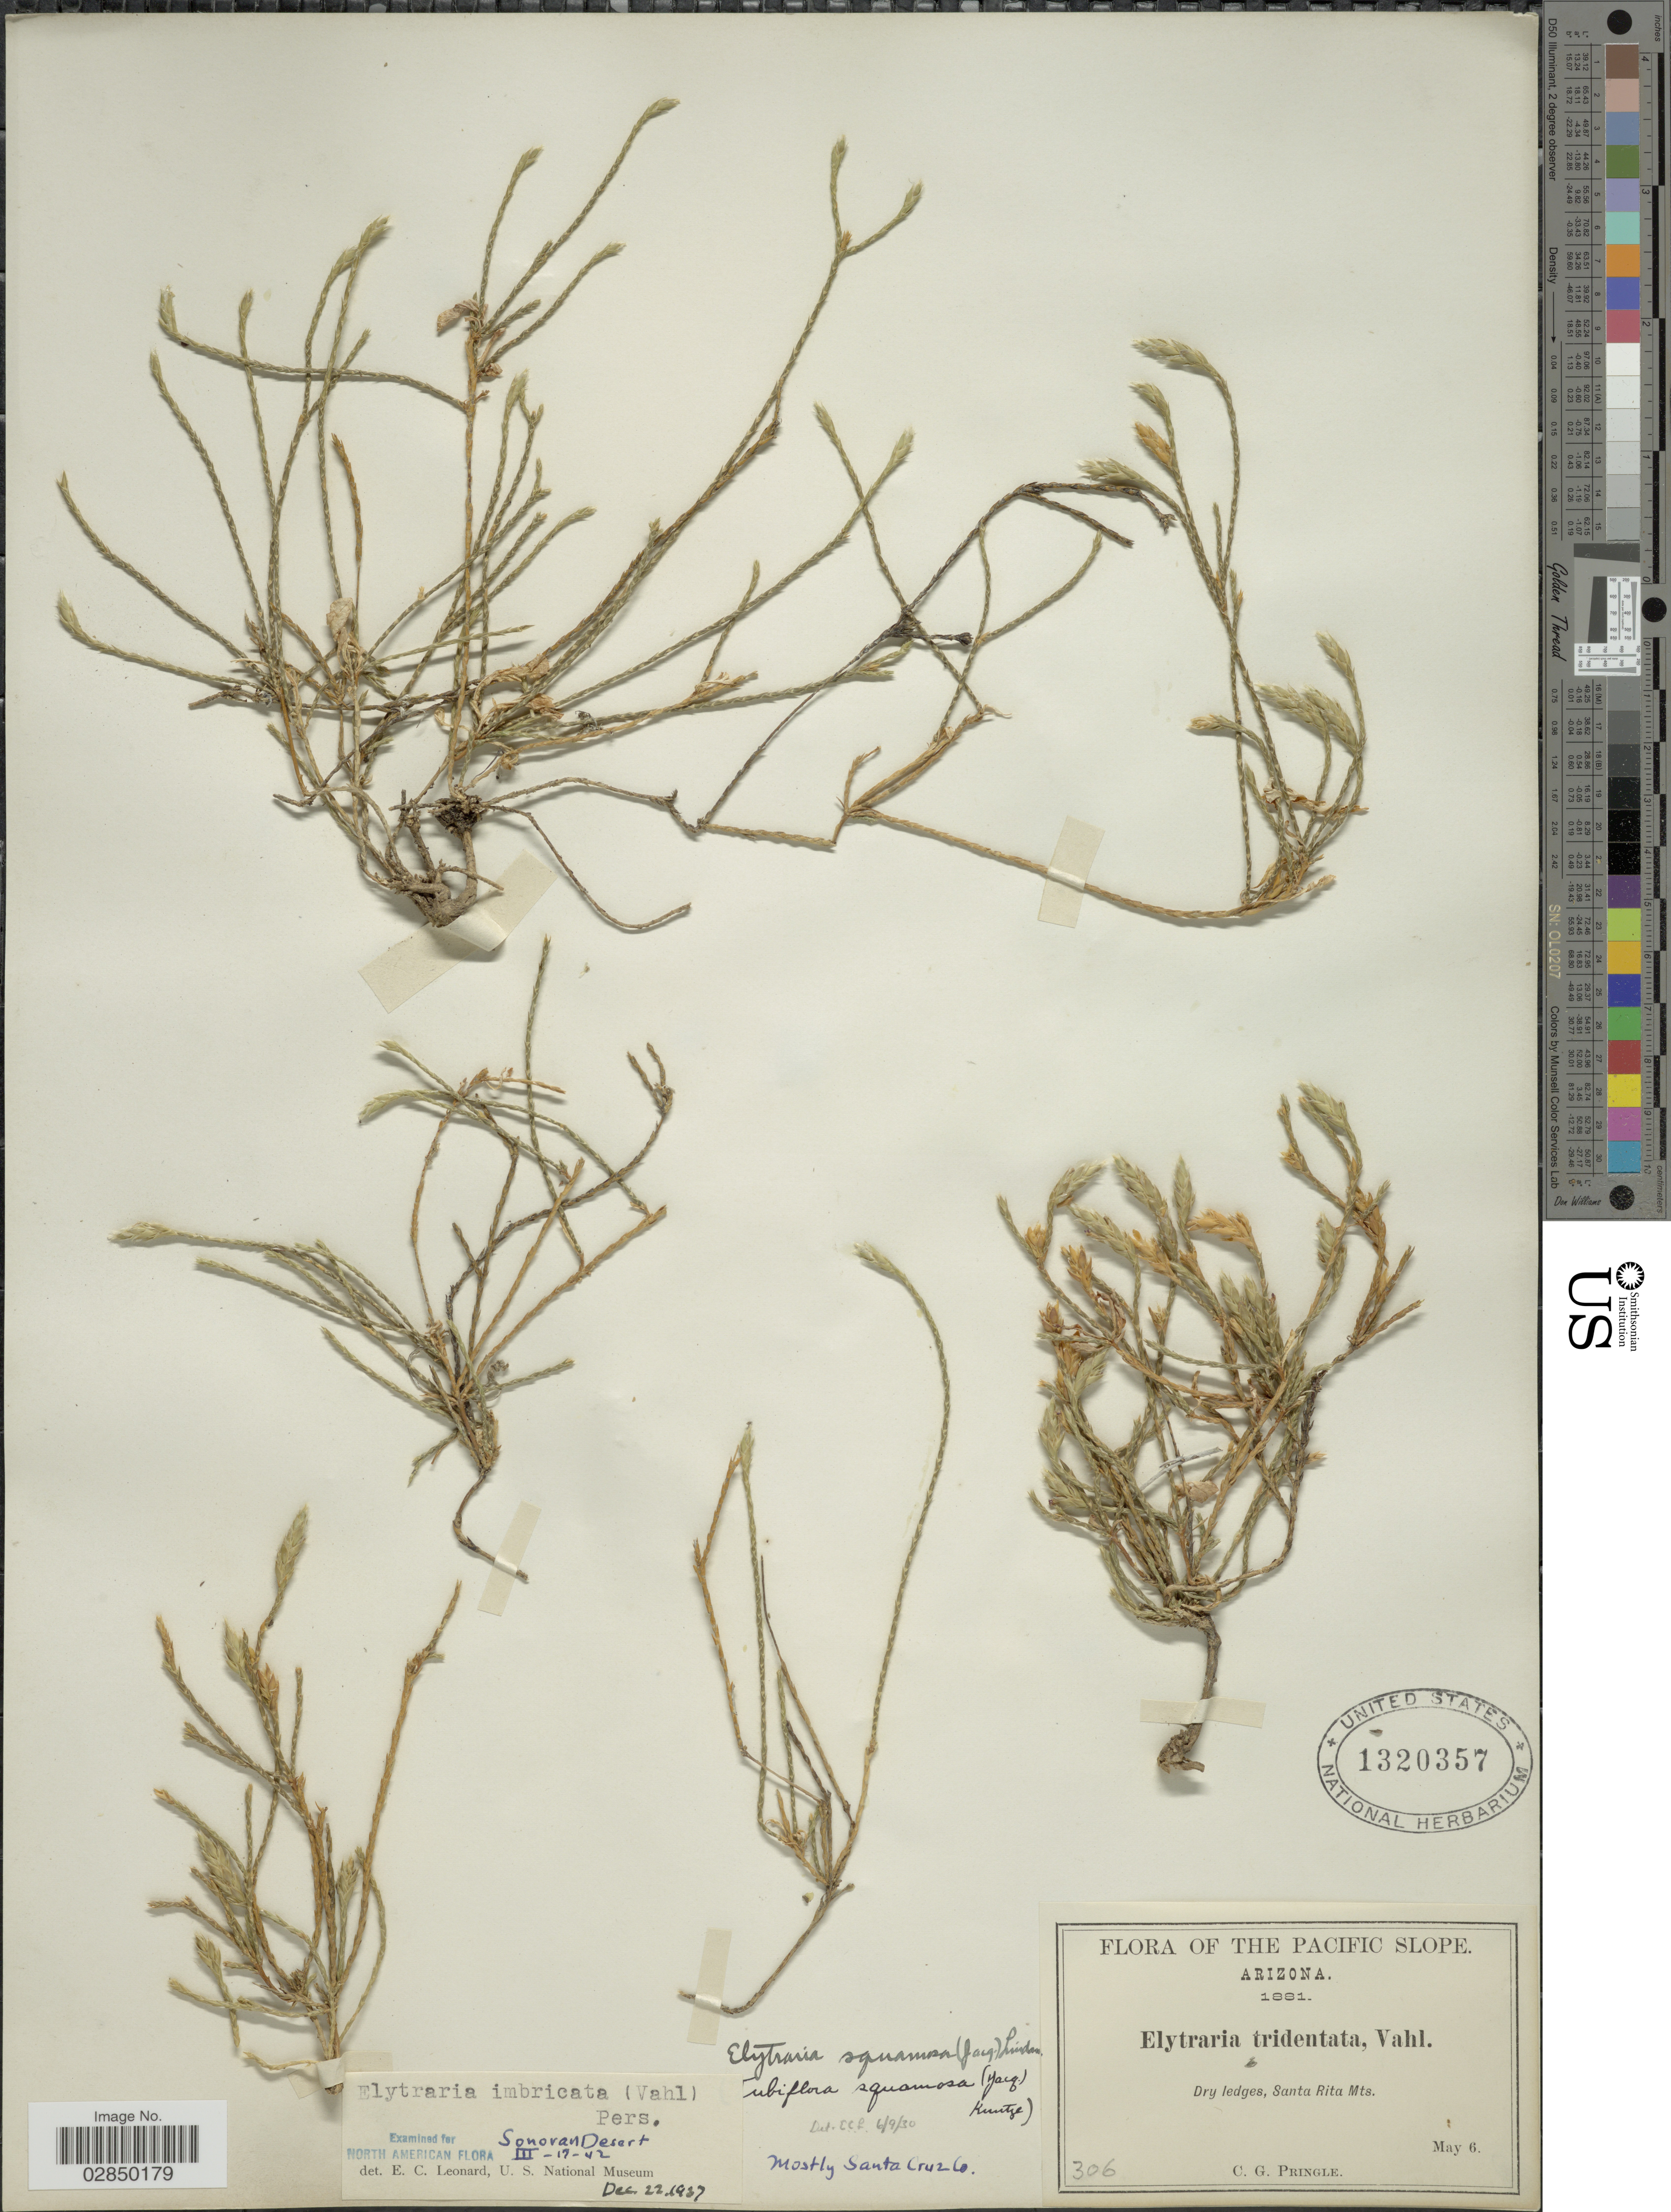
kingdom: Plantae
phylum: Tracheophyta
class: Magnoliopsida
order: Lamiales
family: Acanthaceae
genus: Elytraria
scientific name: Elytraria imbricata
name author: (Vahl) Pers.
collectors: C. G. Pringle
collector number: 306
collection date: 1881-05-06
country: United States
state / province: Arizona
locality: The Pacific Slope. Santa Rita Mts. Santa Cruz Co.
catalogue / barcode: US 1320357